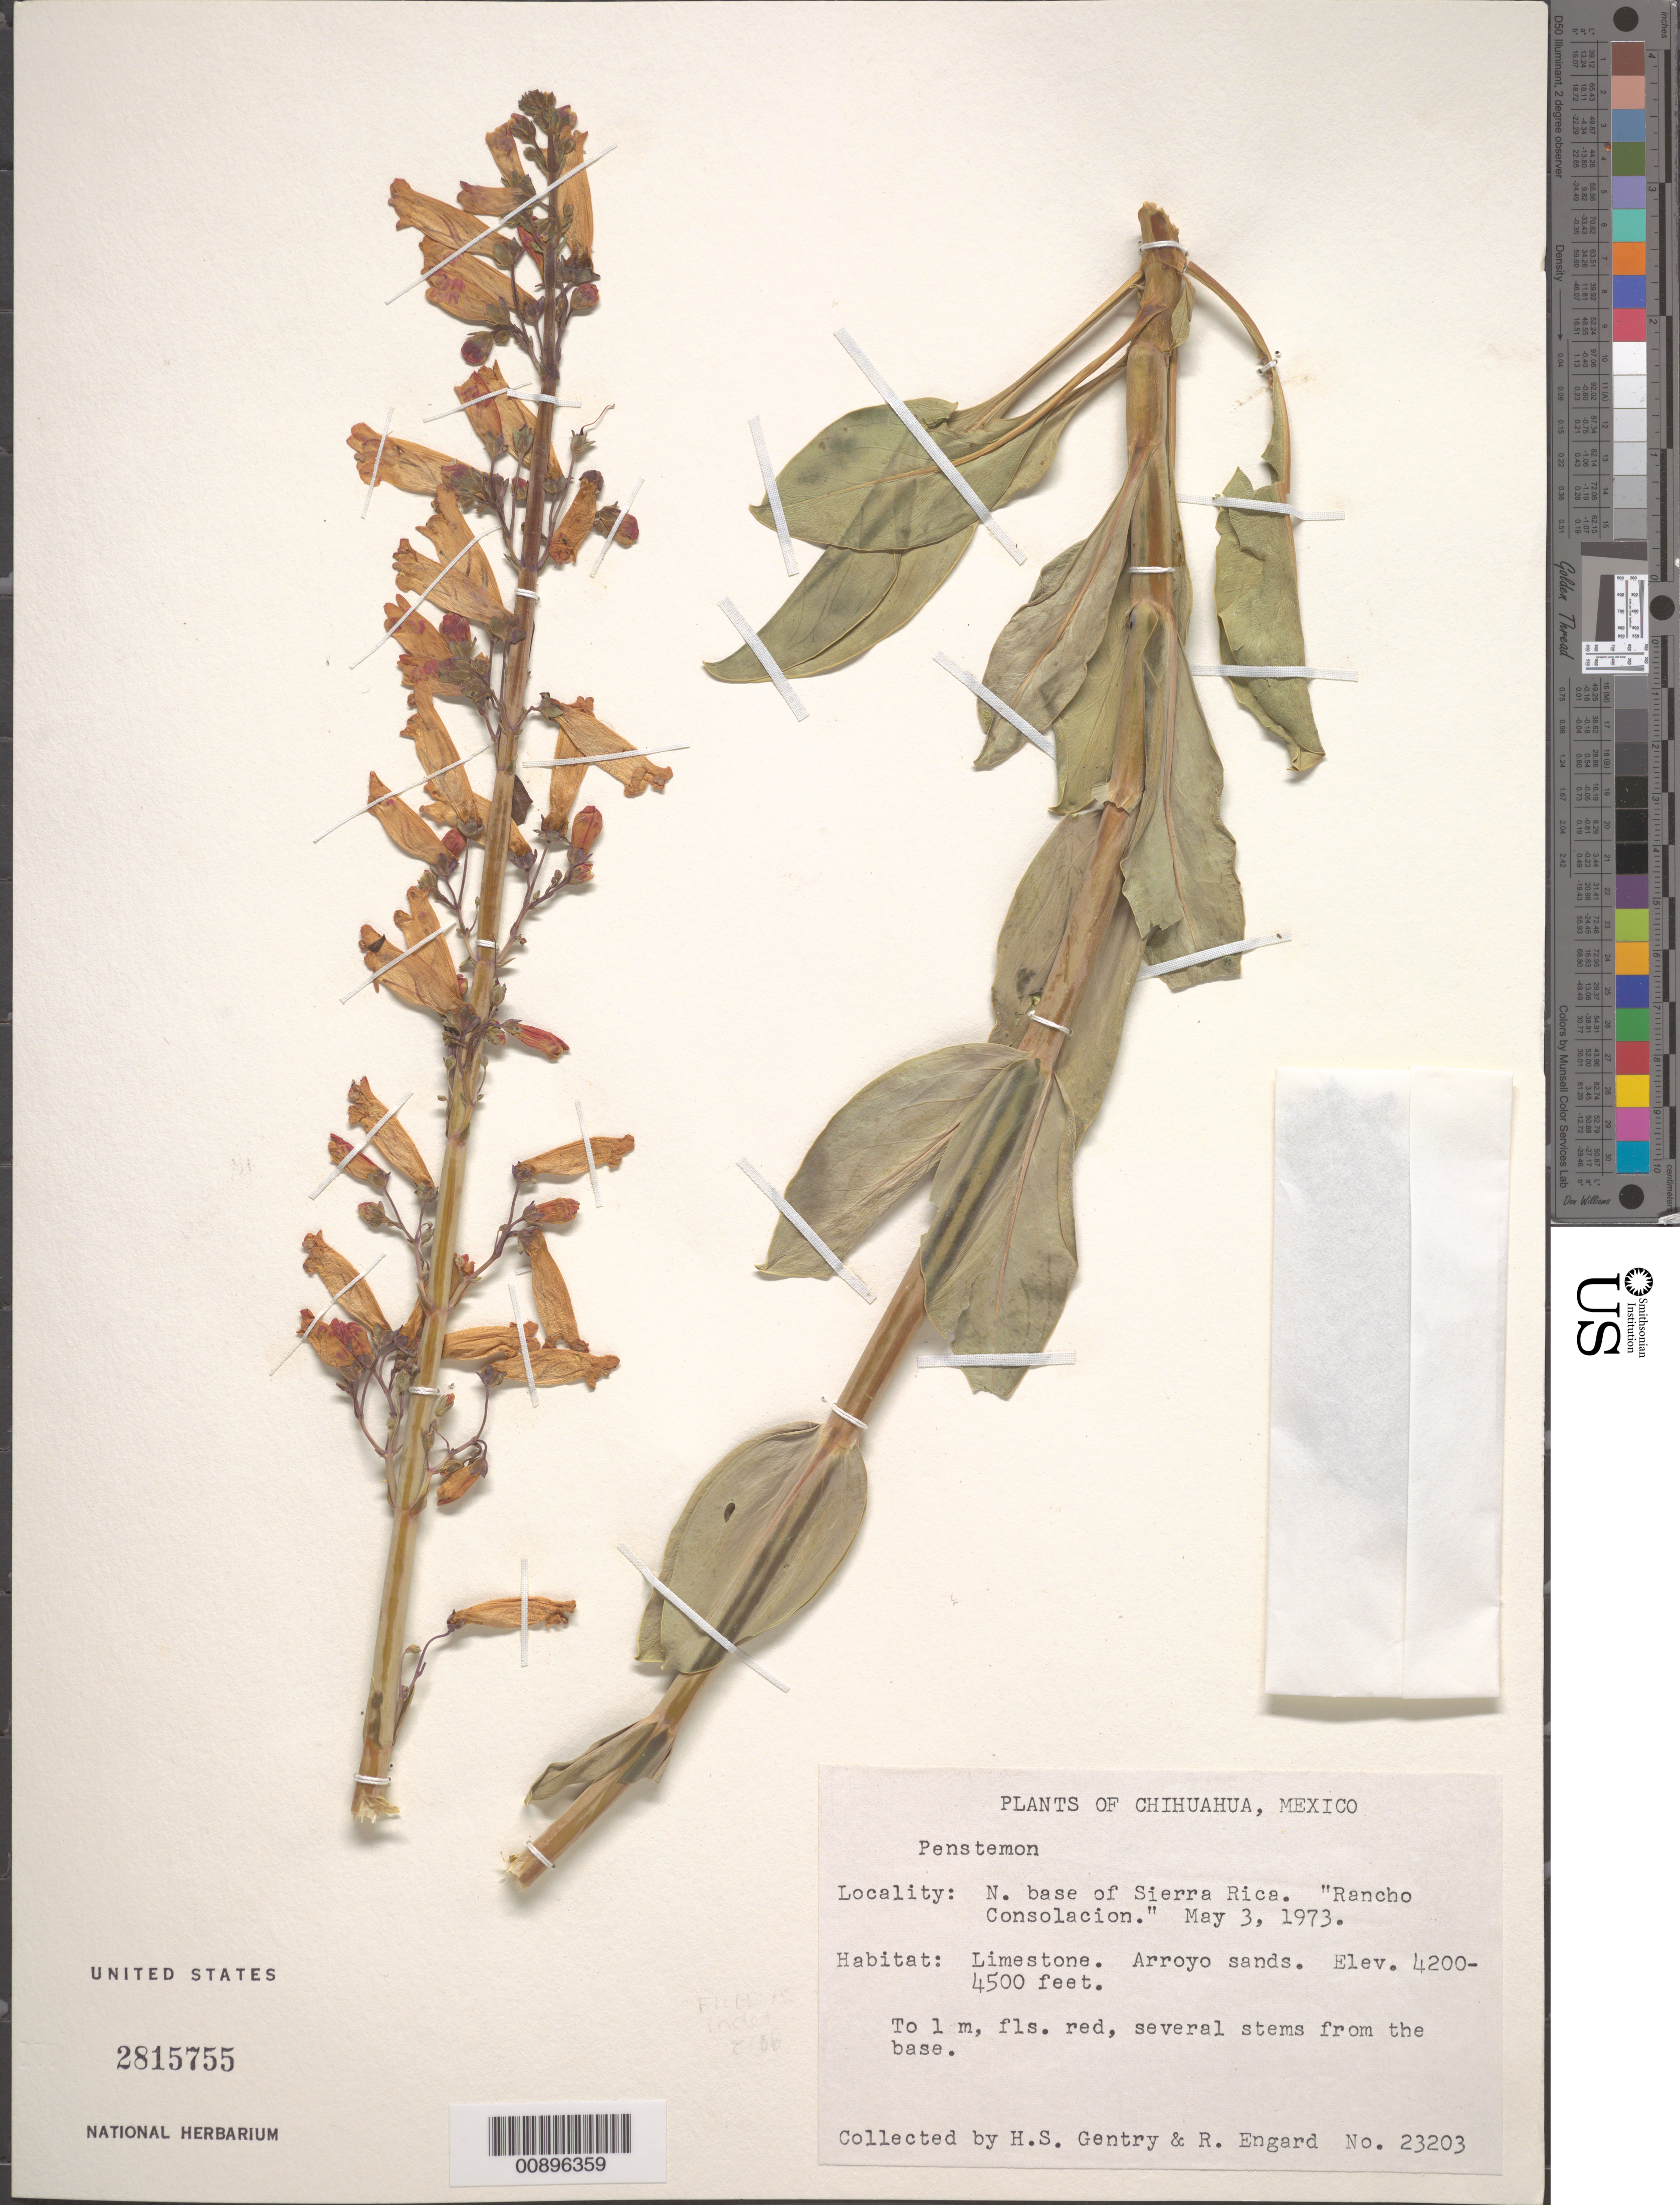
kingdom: Plantae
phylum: Tracheophyta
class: Magnoliopsida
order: Lamiales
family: Plantaginaceae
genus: Penstemon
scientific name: Penstemon sp.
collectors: H. S. Gentry & R. Engard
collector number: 23203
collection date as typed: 03 May 1973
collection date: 1973-05-03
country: Mexico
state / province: Chihuahua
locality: N. base of Sierra Rica. "Rancho Consolación".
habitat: Limestone. Arroyo sands.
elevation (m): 1280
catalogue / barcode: US 2815755